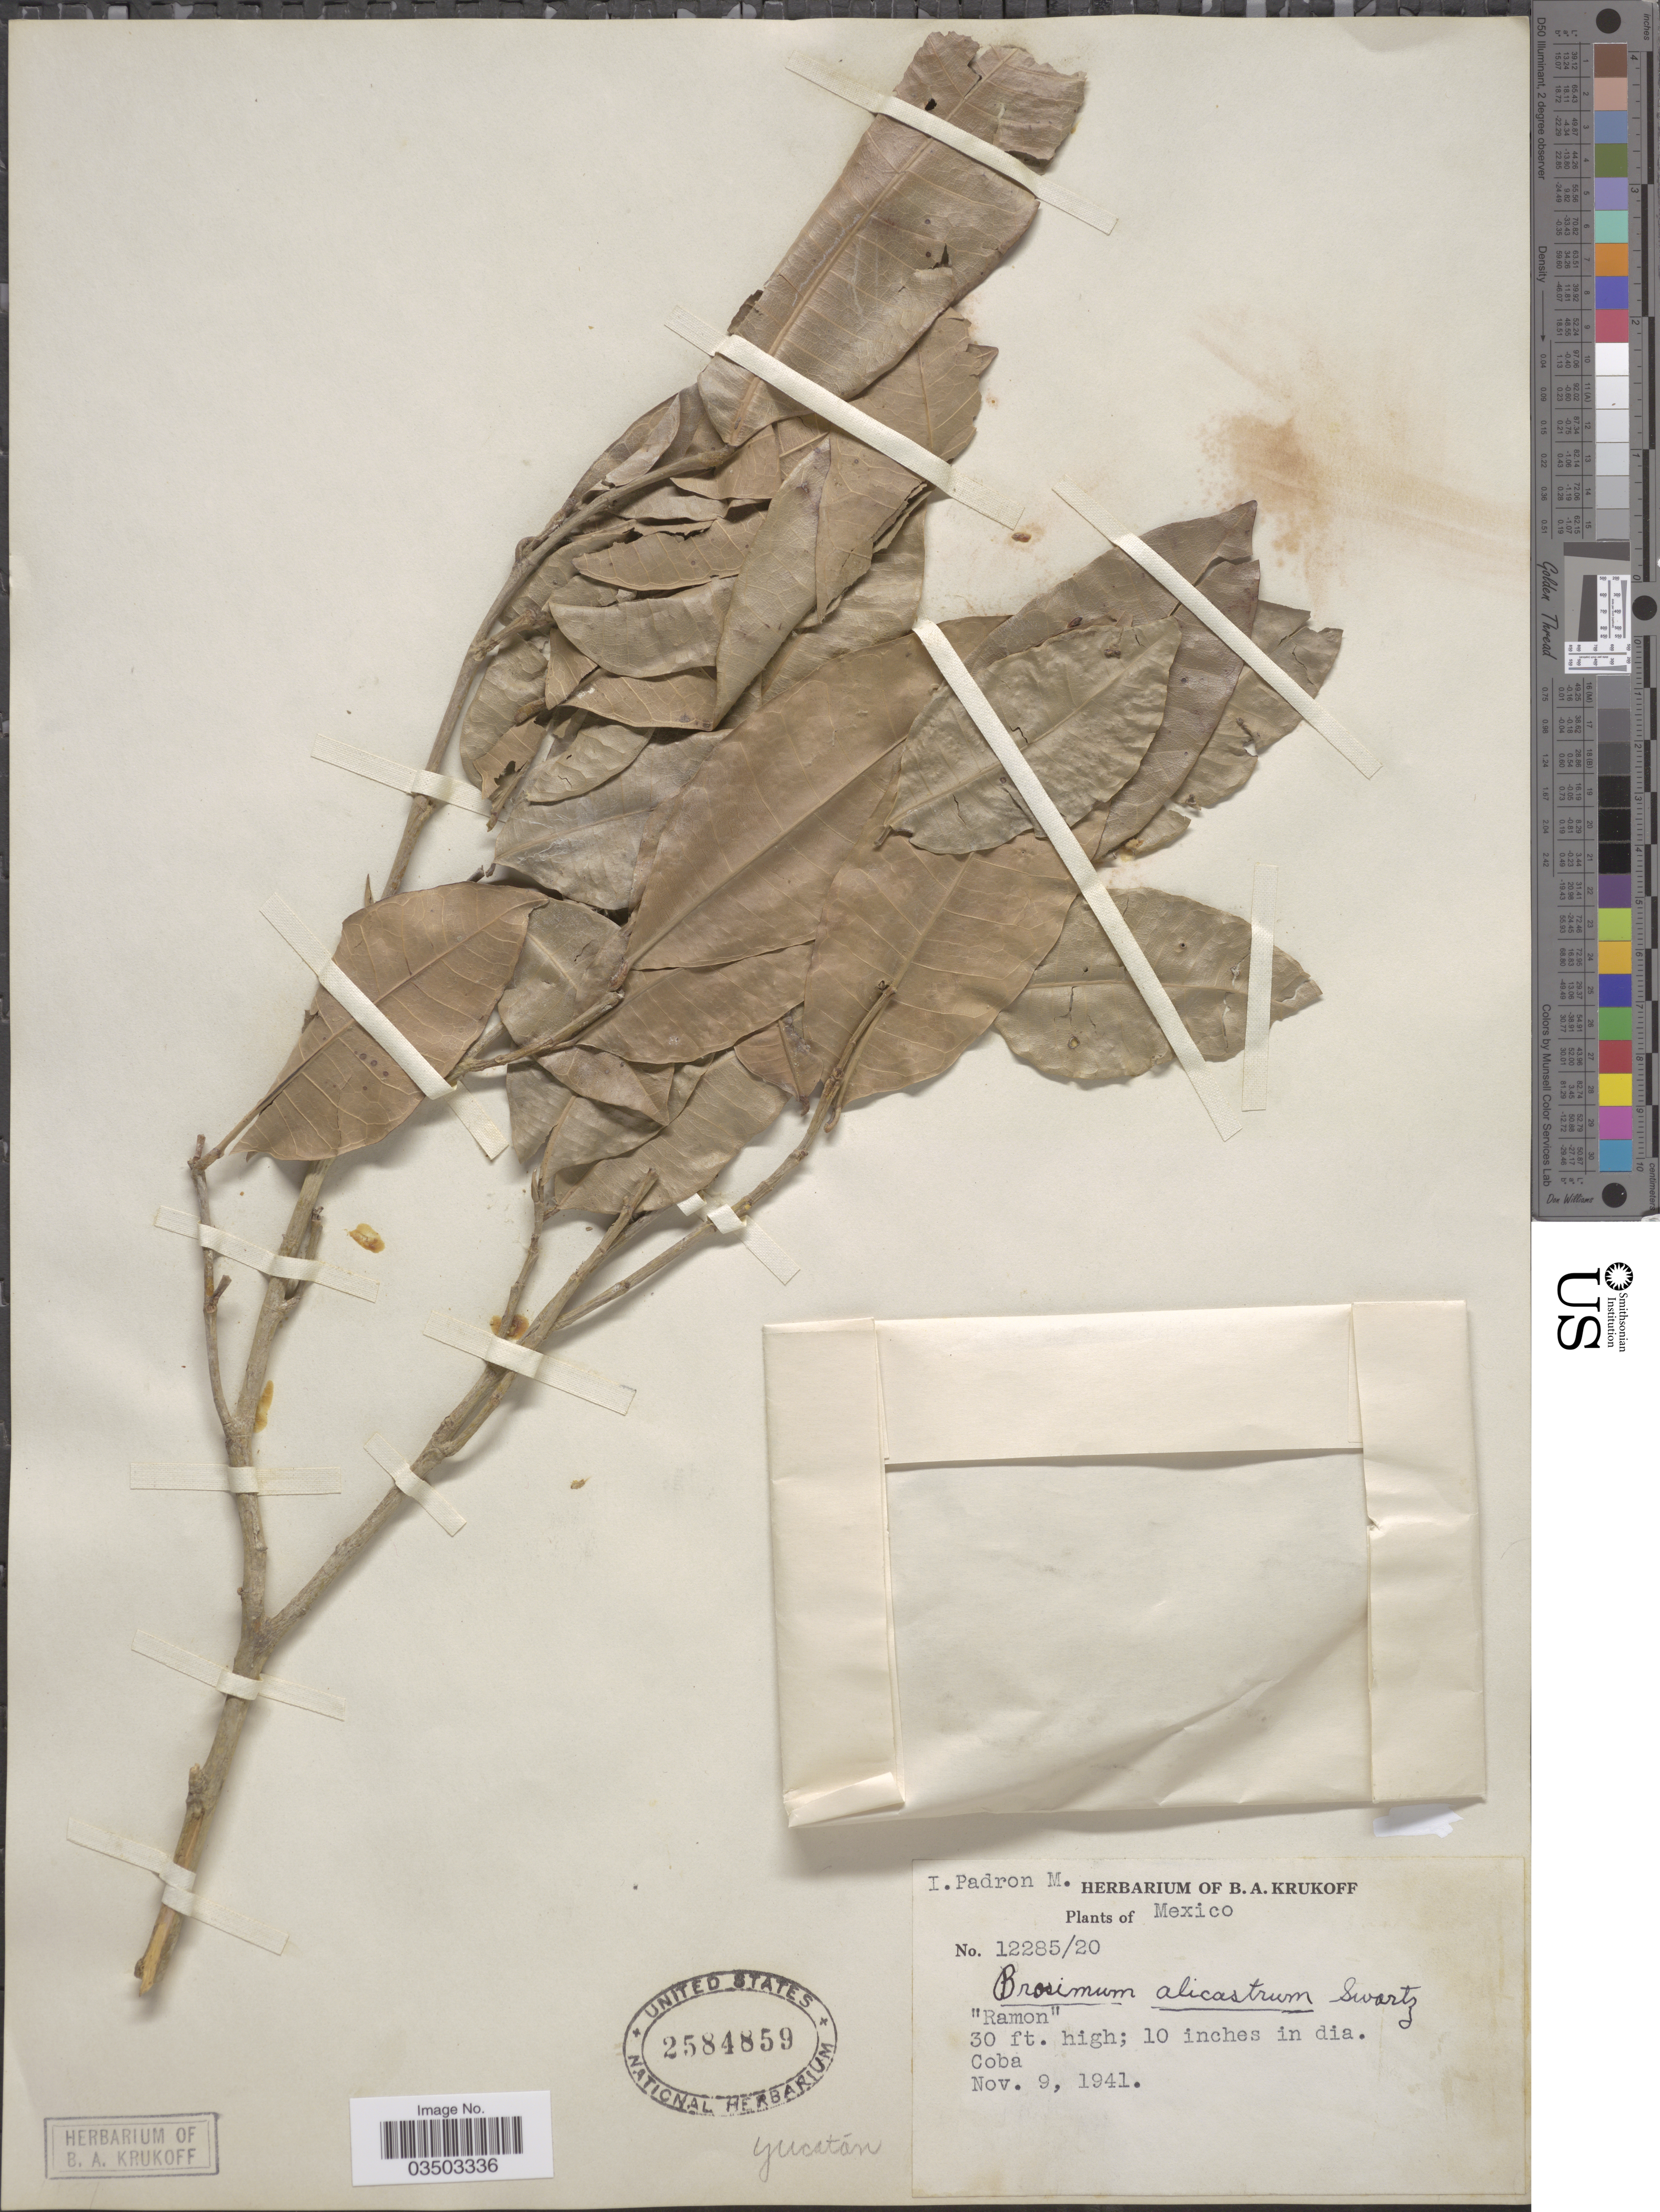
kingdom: Plantae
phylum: Tracheophyta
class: Magnoliopsida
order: Rosales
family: Moraceae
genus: Brosimum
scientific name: Brosimum alicastrum subsp. alicastrum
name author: Sw.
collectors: M. Padron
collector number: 12285/20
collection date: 1941-11-09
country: Mexico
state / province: Yucatán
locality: Coba.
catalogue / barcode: US 2584859